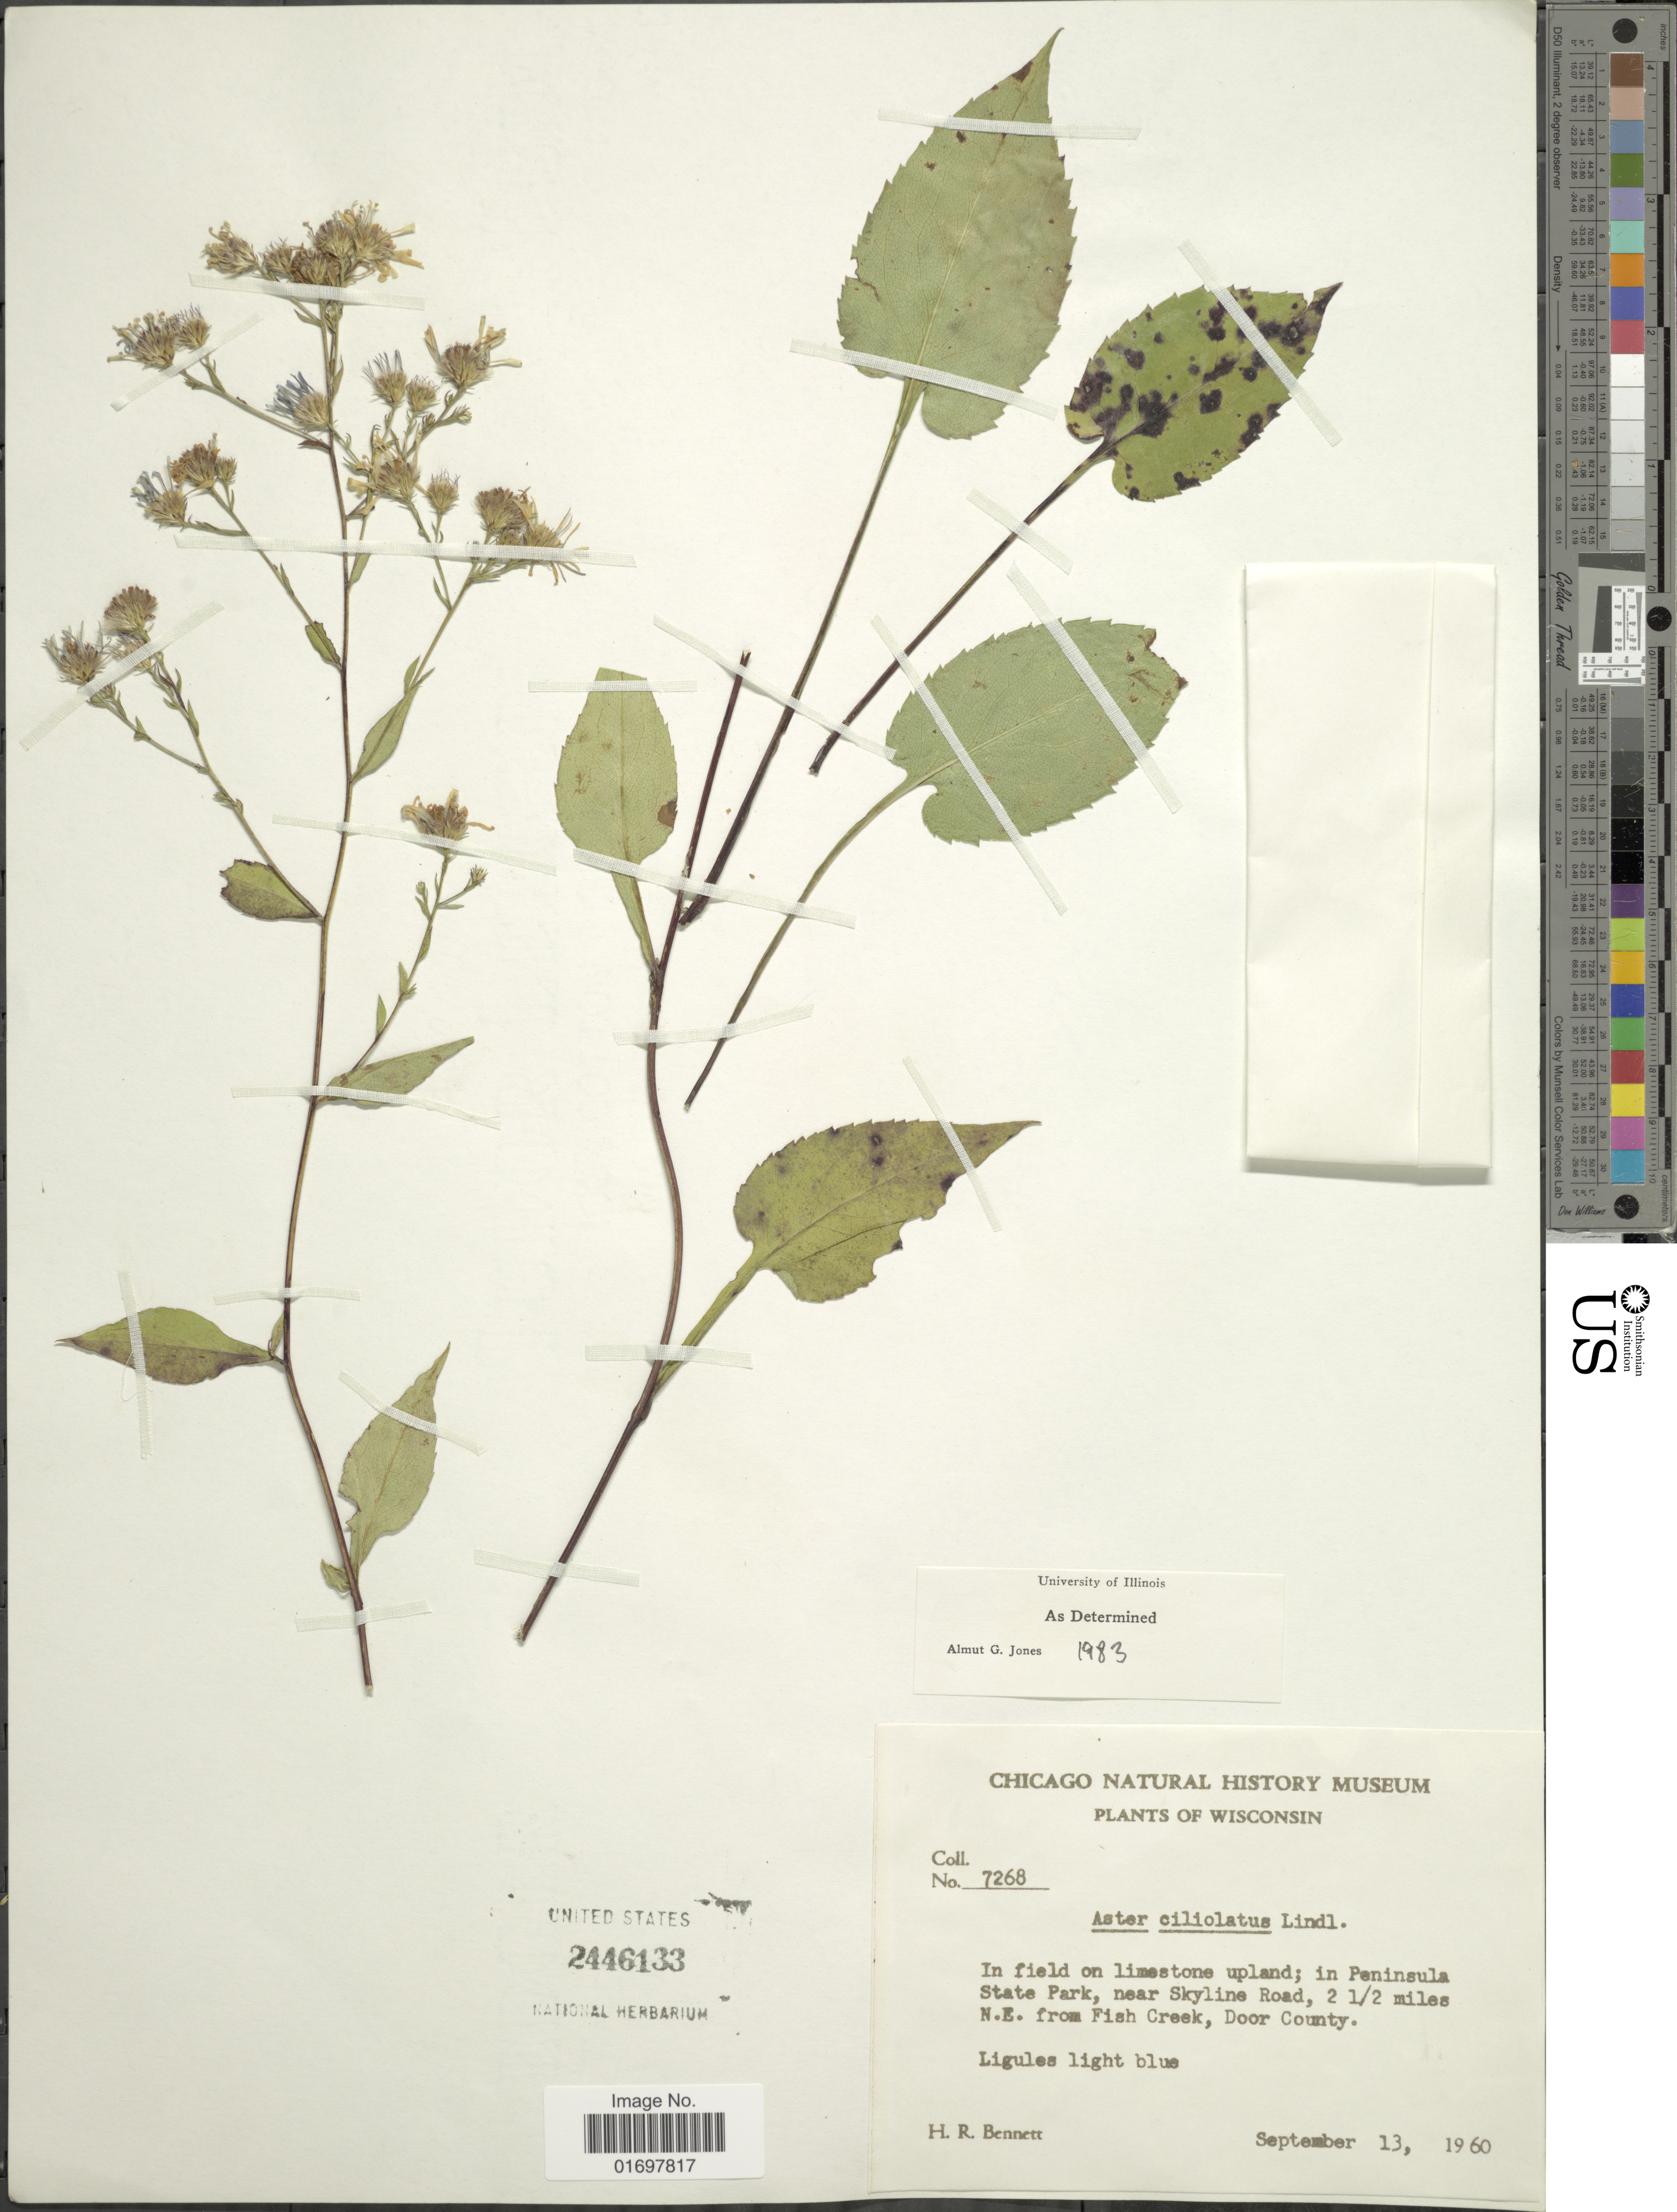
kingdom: Plantae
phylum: Tracheophyta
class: Magnoliopsida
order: Asterales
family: Asteraceae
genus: Symphyotrichum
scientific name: Symphyotrichum ciliolatum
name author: (Lindl.) Á. Löve & D. Löve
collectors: H. R. Bennett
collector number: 7268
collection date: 1960-09-13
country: United States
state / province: Wisconsin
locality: In Peninsula State Park, near Skyline Road, 2½ miles N,E. from Fish Creek, Door County.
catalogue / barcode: US 2446133